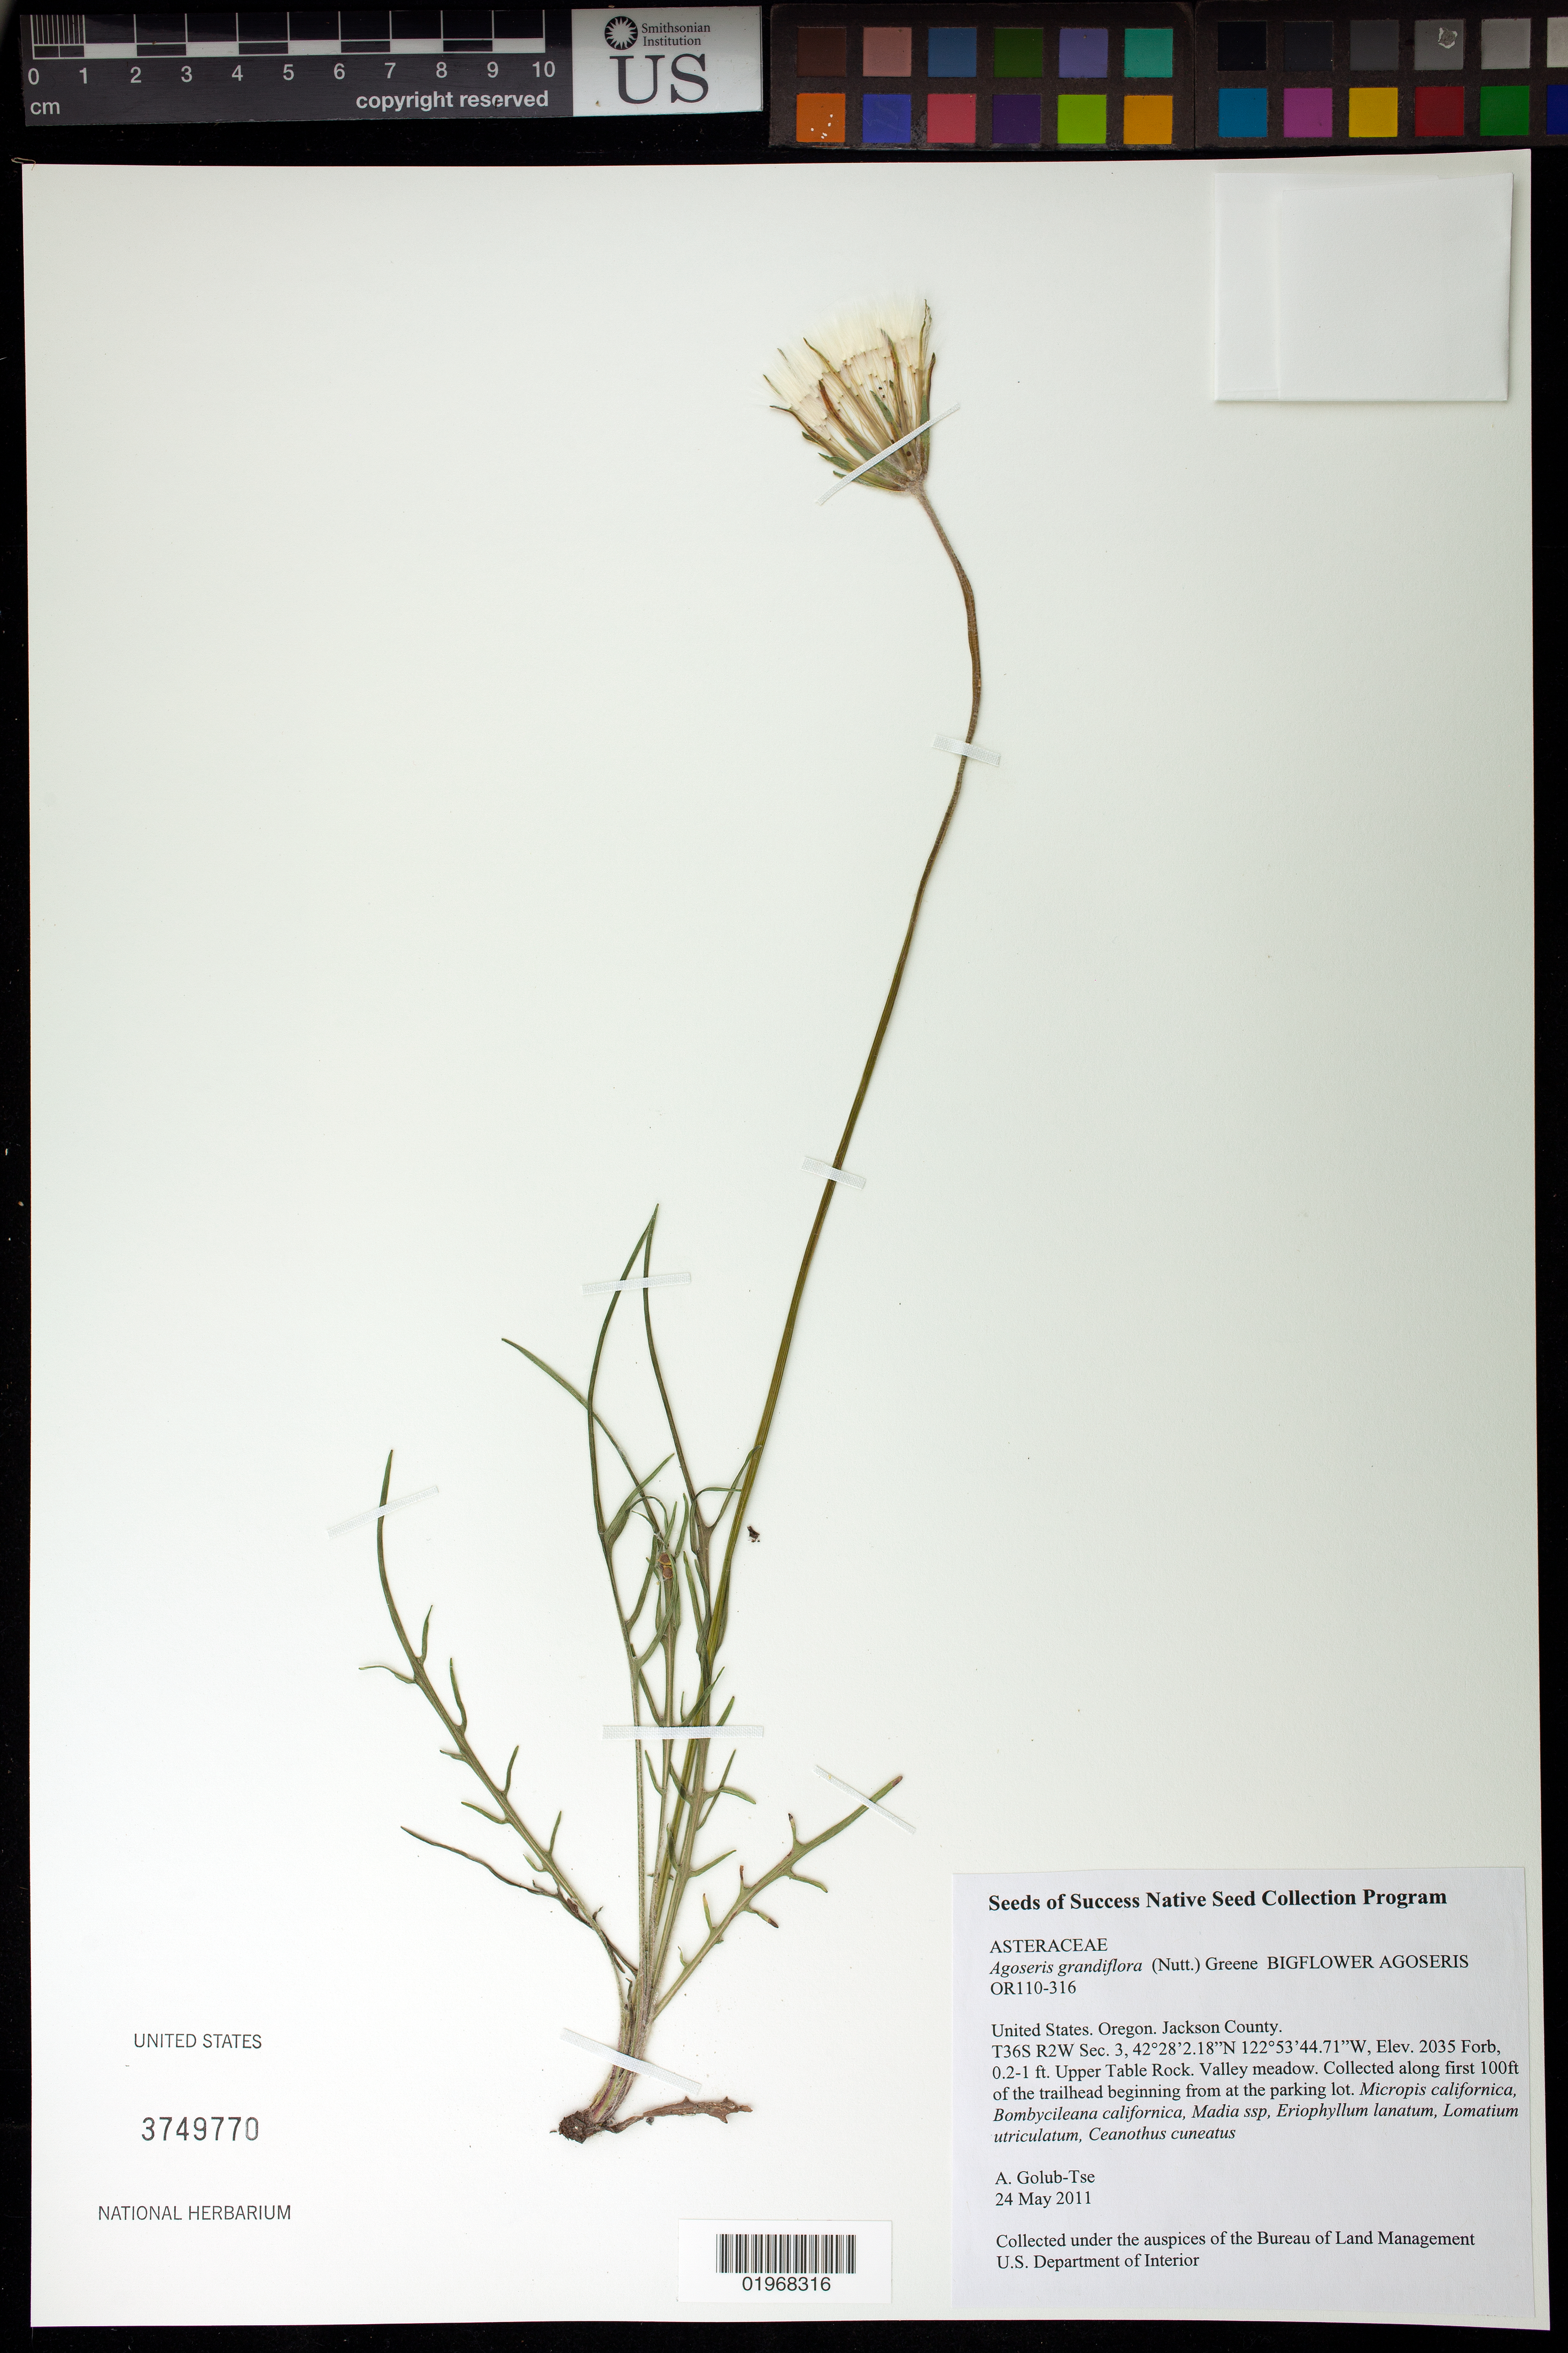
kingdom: Plantae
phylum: Tracheophyta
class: Magnoliopsida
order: Asterales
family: Asteraceae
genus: Agoseris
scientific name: Agoseris grandiflora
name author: (Nutt.) Greene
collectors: S. Golub-Tse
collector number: OR110-316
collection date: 2011-05-24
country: United States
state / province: Oregon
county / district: Jackson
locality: Upper Table Rock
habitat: With Micropis californica, Madia sp., Ceanothus cuneatus, ect.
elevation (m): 620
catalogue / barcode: US 3749770